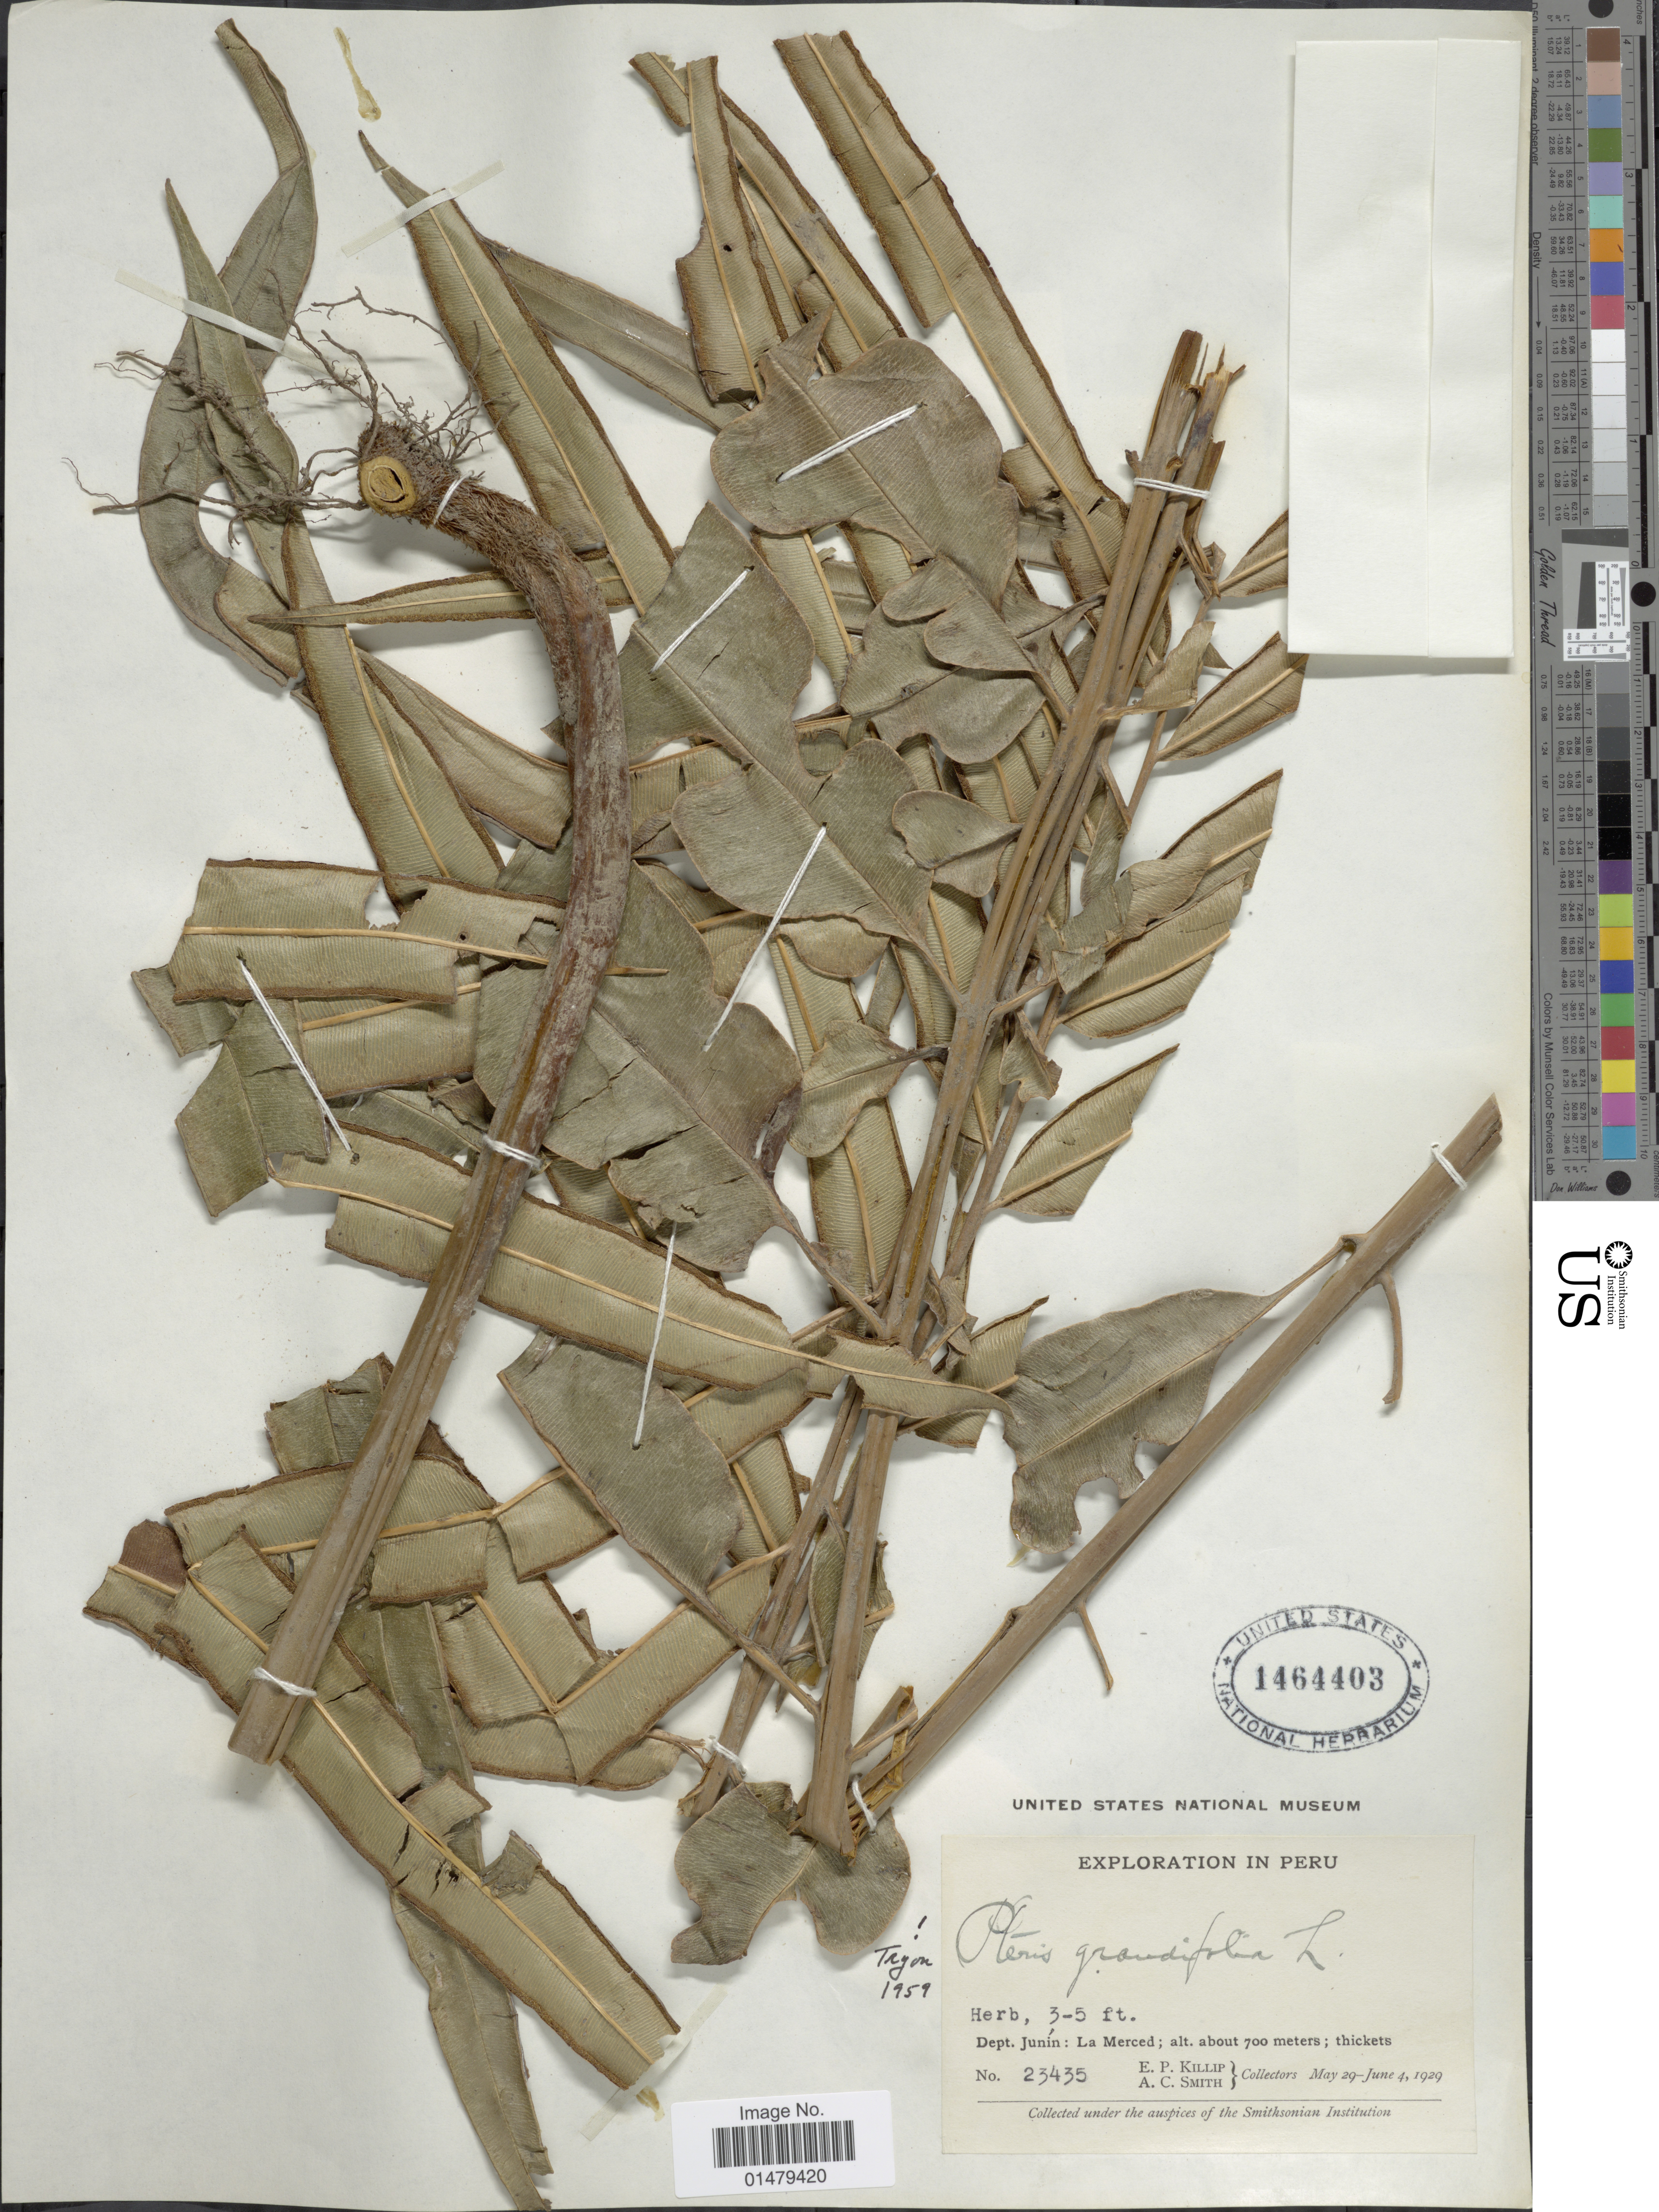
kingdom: Plantae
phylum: Tracheophyta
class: Polypodiopsida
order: Polypodiales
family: Pteridaceae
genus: Pteris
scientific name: Pteris grandifolia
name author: L.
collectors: E. P. Killip & A. C. Smith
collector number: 23435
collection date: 1929-05-29/1929-06-04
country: Peru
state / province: Junín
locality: Dept. Junin: La Merced.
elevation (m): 700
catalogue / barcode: US 1464403